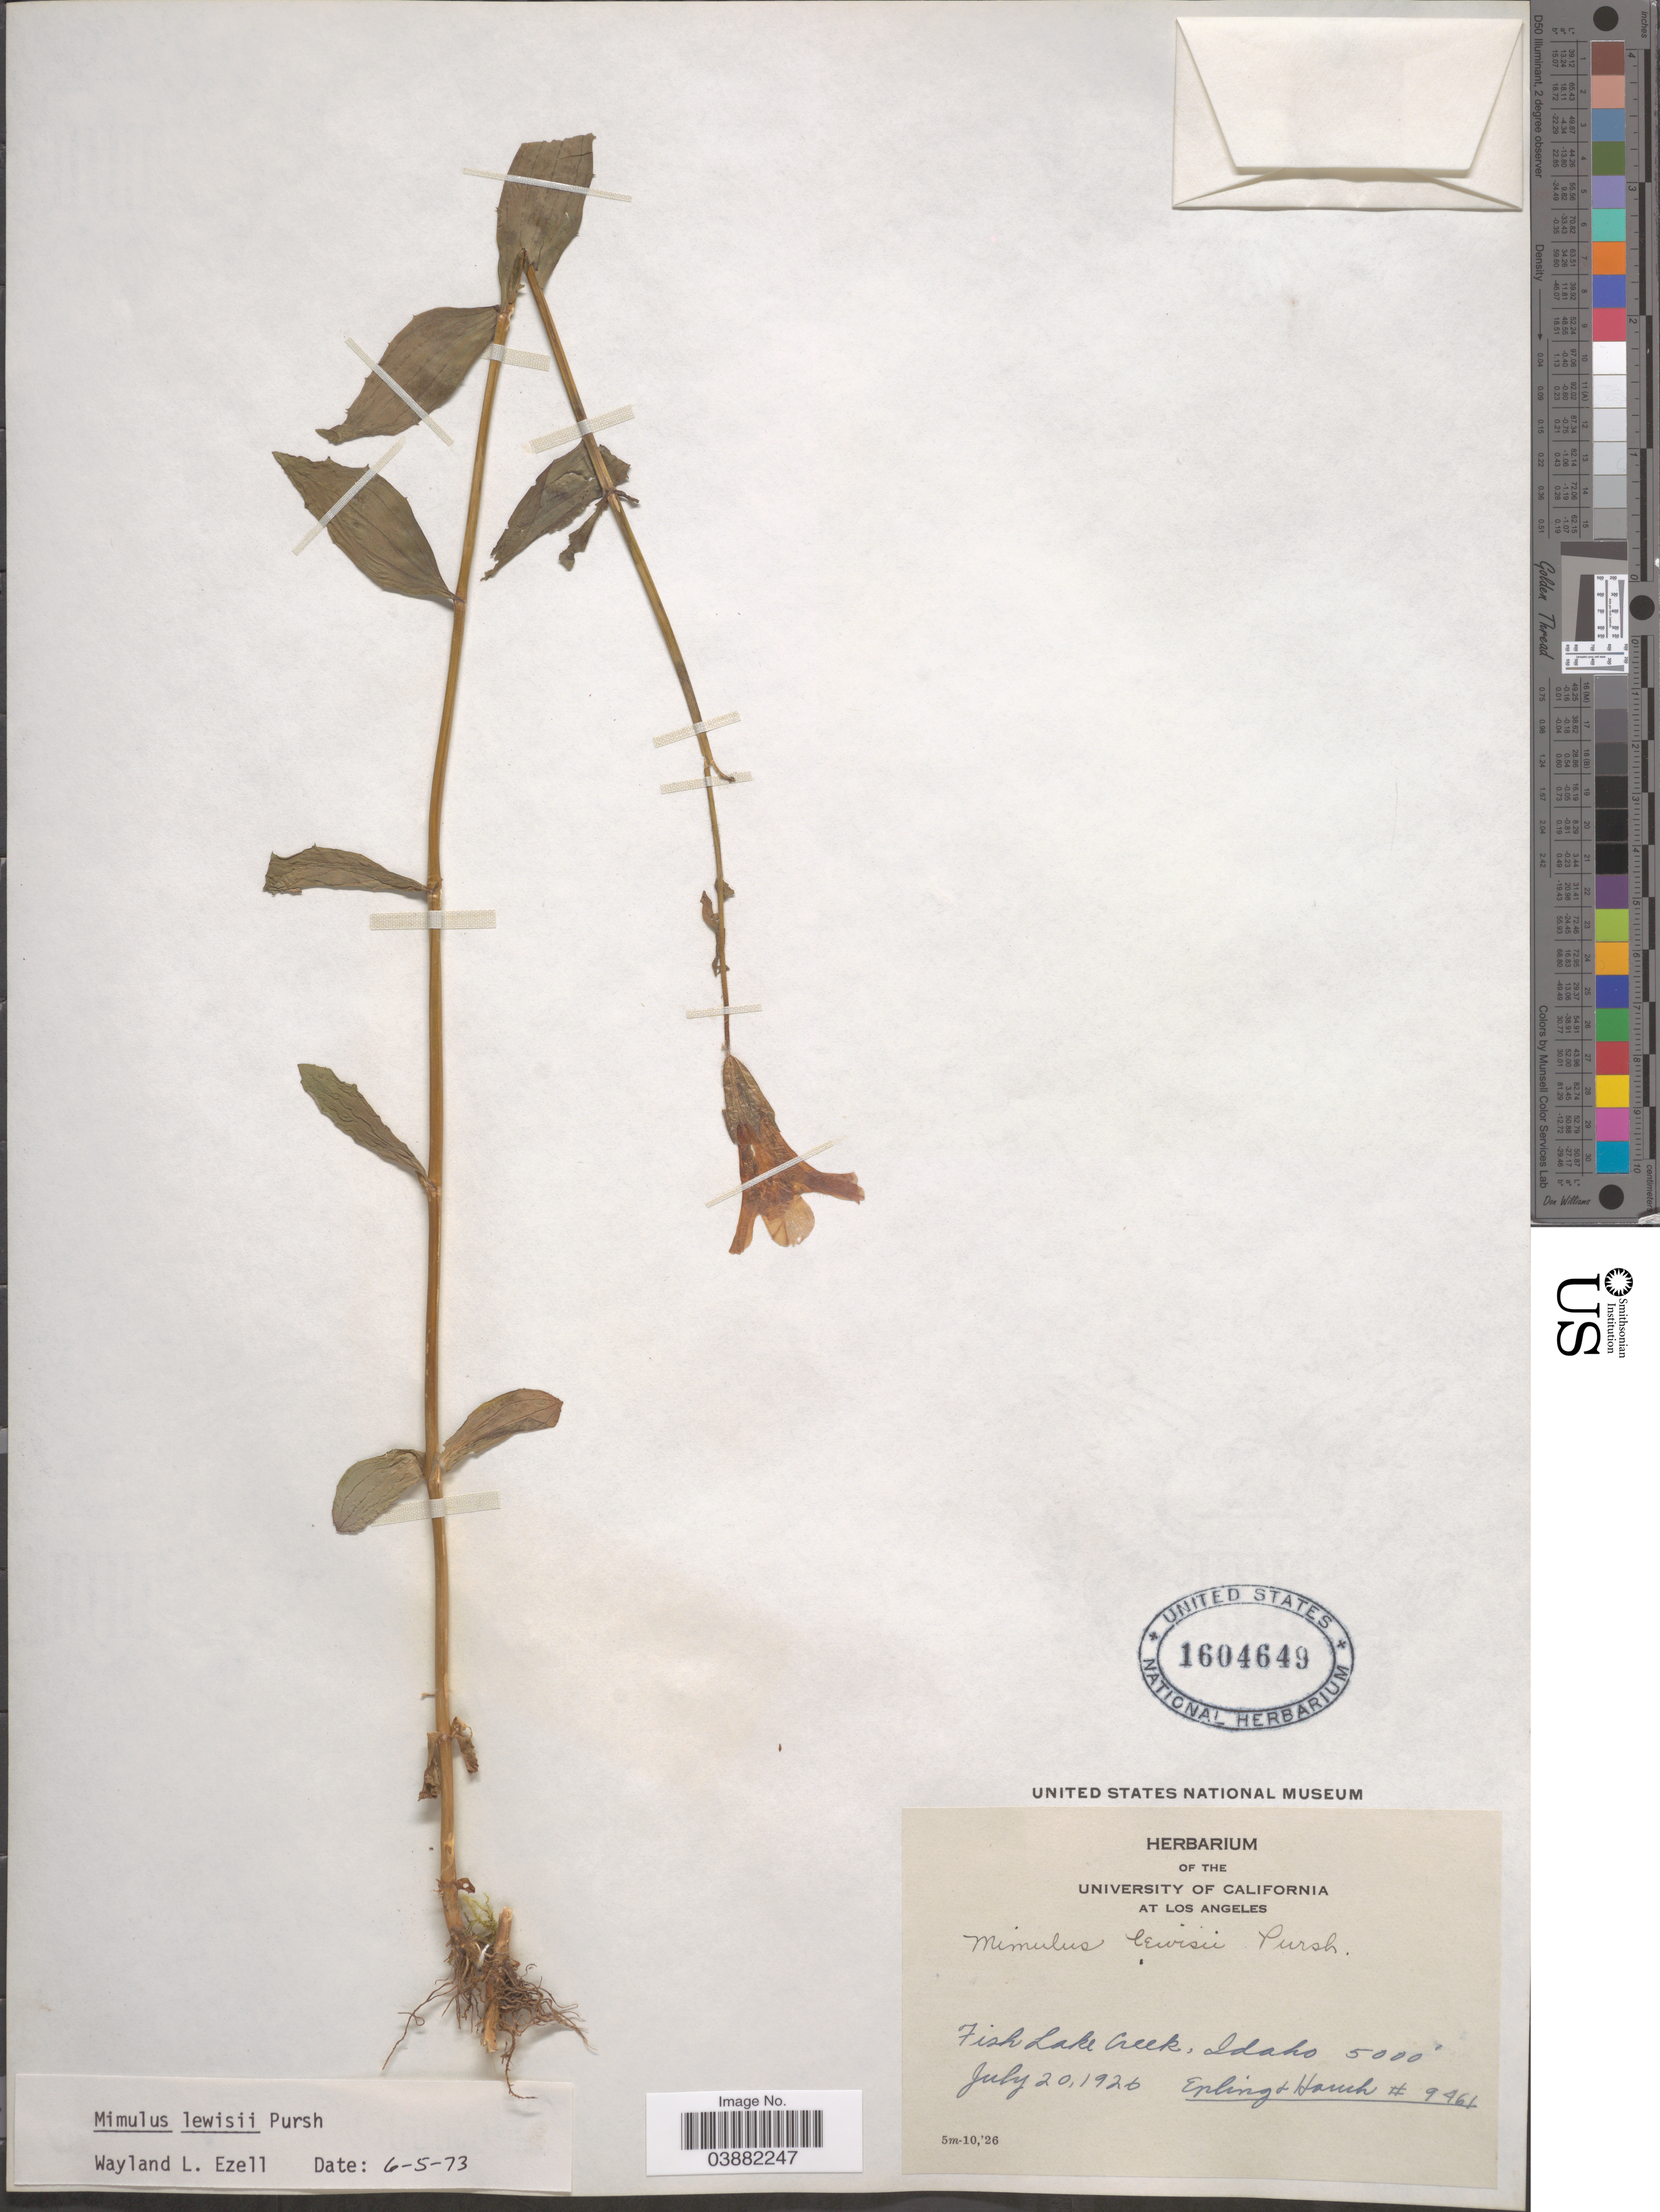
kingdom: Plantae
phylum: Tracheophyta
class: Magnoliopsida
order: Lamiales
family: Phrymaceae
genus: Mimulus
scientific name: Mimulus lewisii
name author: Pursh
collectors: -- Epling & -. Hauch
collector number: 9461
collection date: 1926-07-20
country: United States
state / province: Idaho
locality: Fish Lake Creek.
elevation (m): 1524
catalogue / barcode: US 1604649